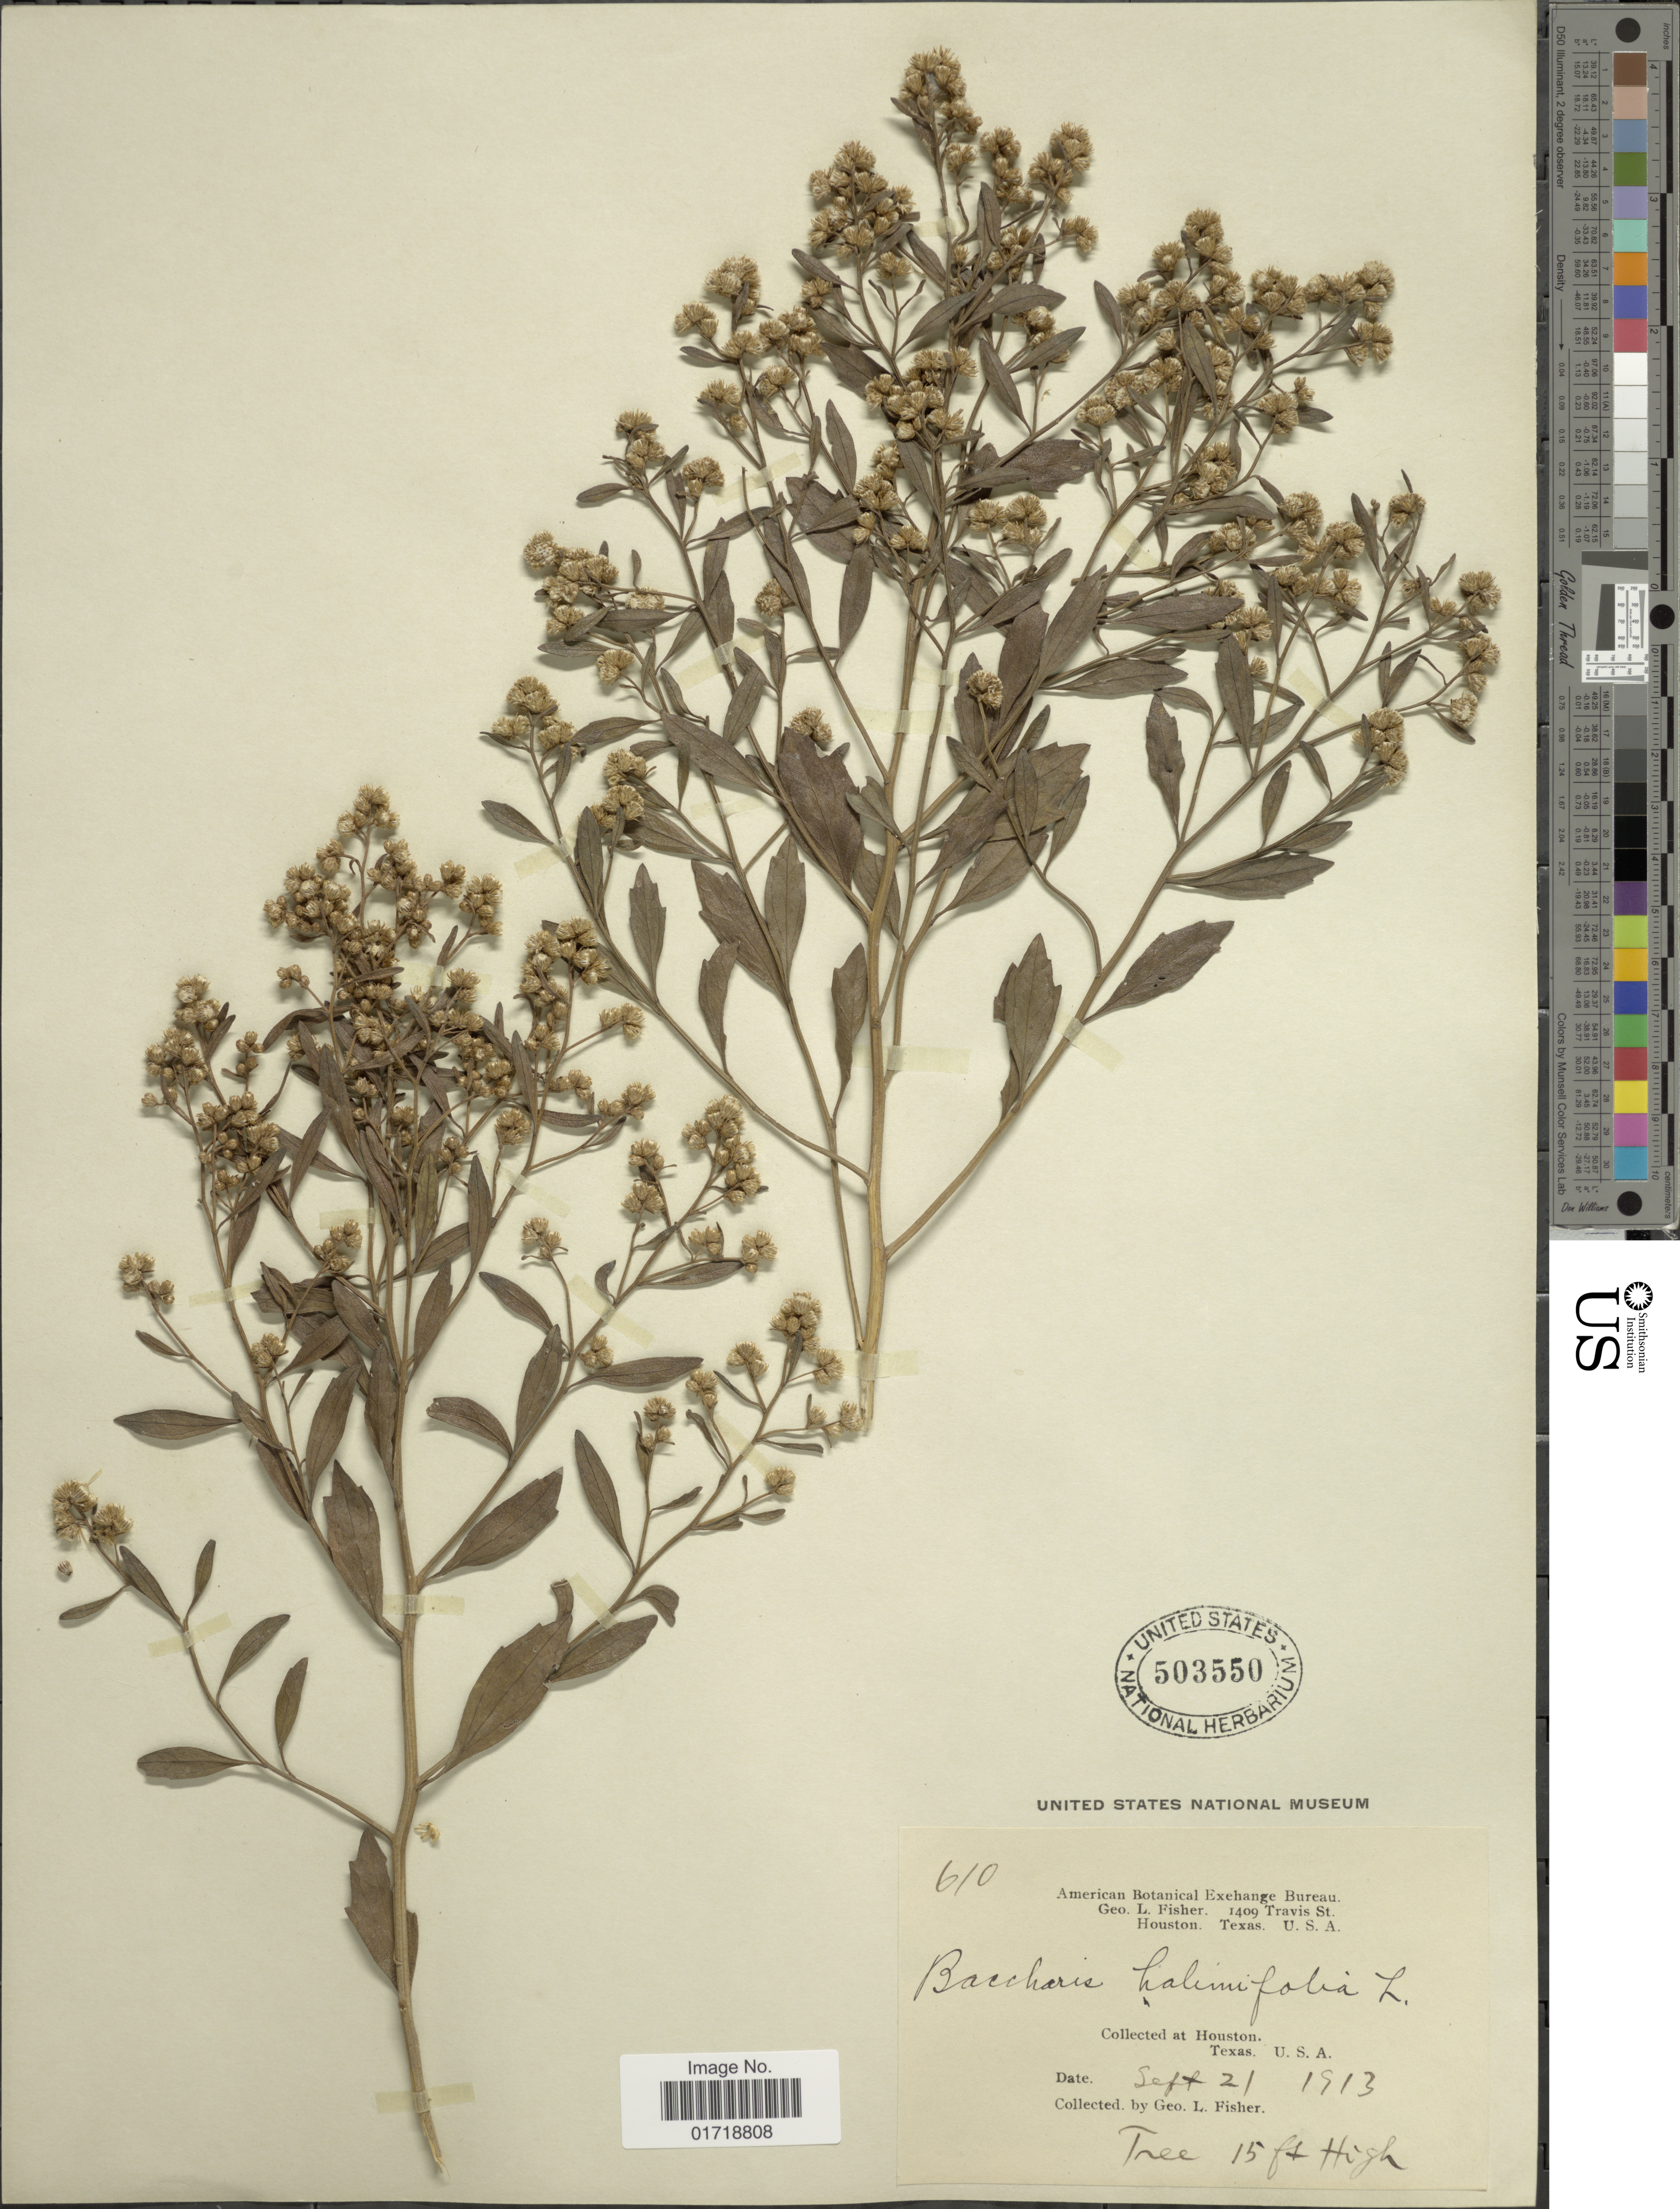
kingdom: Plantae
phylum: Tracheophyta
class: Magnoliopsida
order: Asterales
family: Asteraceae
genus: Baccharis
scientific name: Baccharis halimifolia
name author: L.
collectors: G. L. Fisher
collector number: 610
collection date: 1913-09-21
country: United States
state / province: Texas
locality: Houston.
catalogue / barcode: US 503550